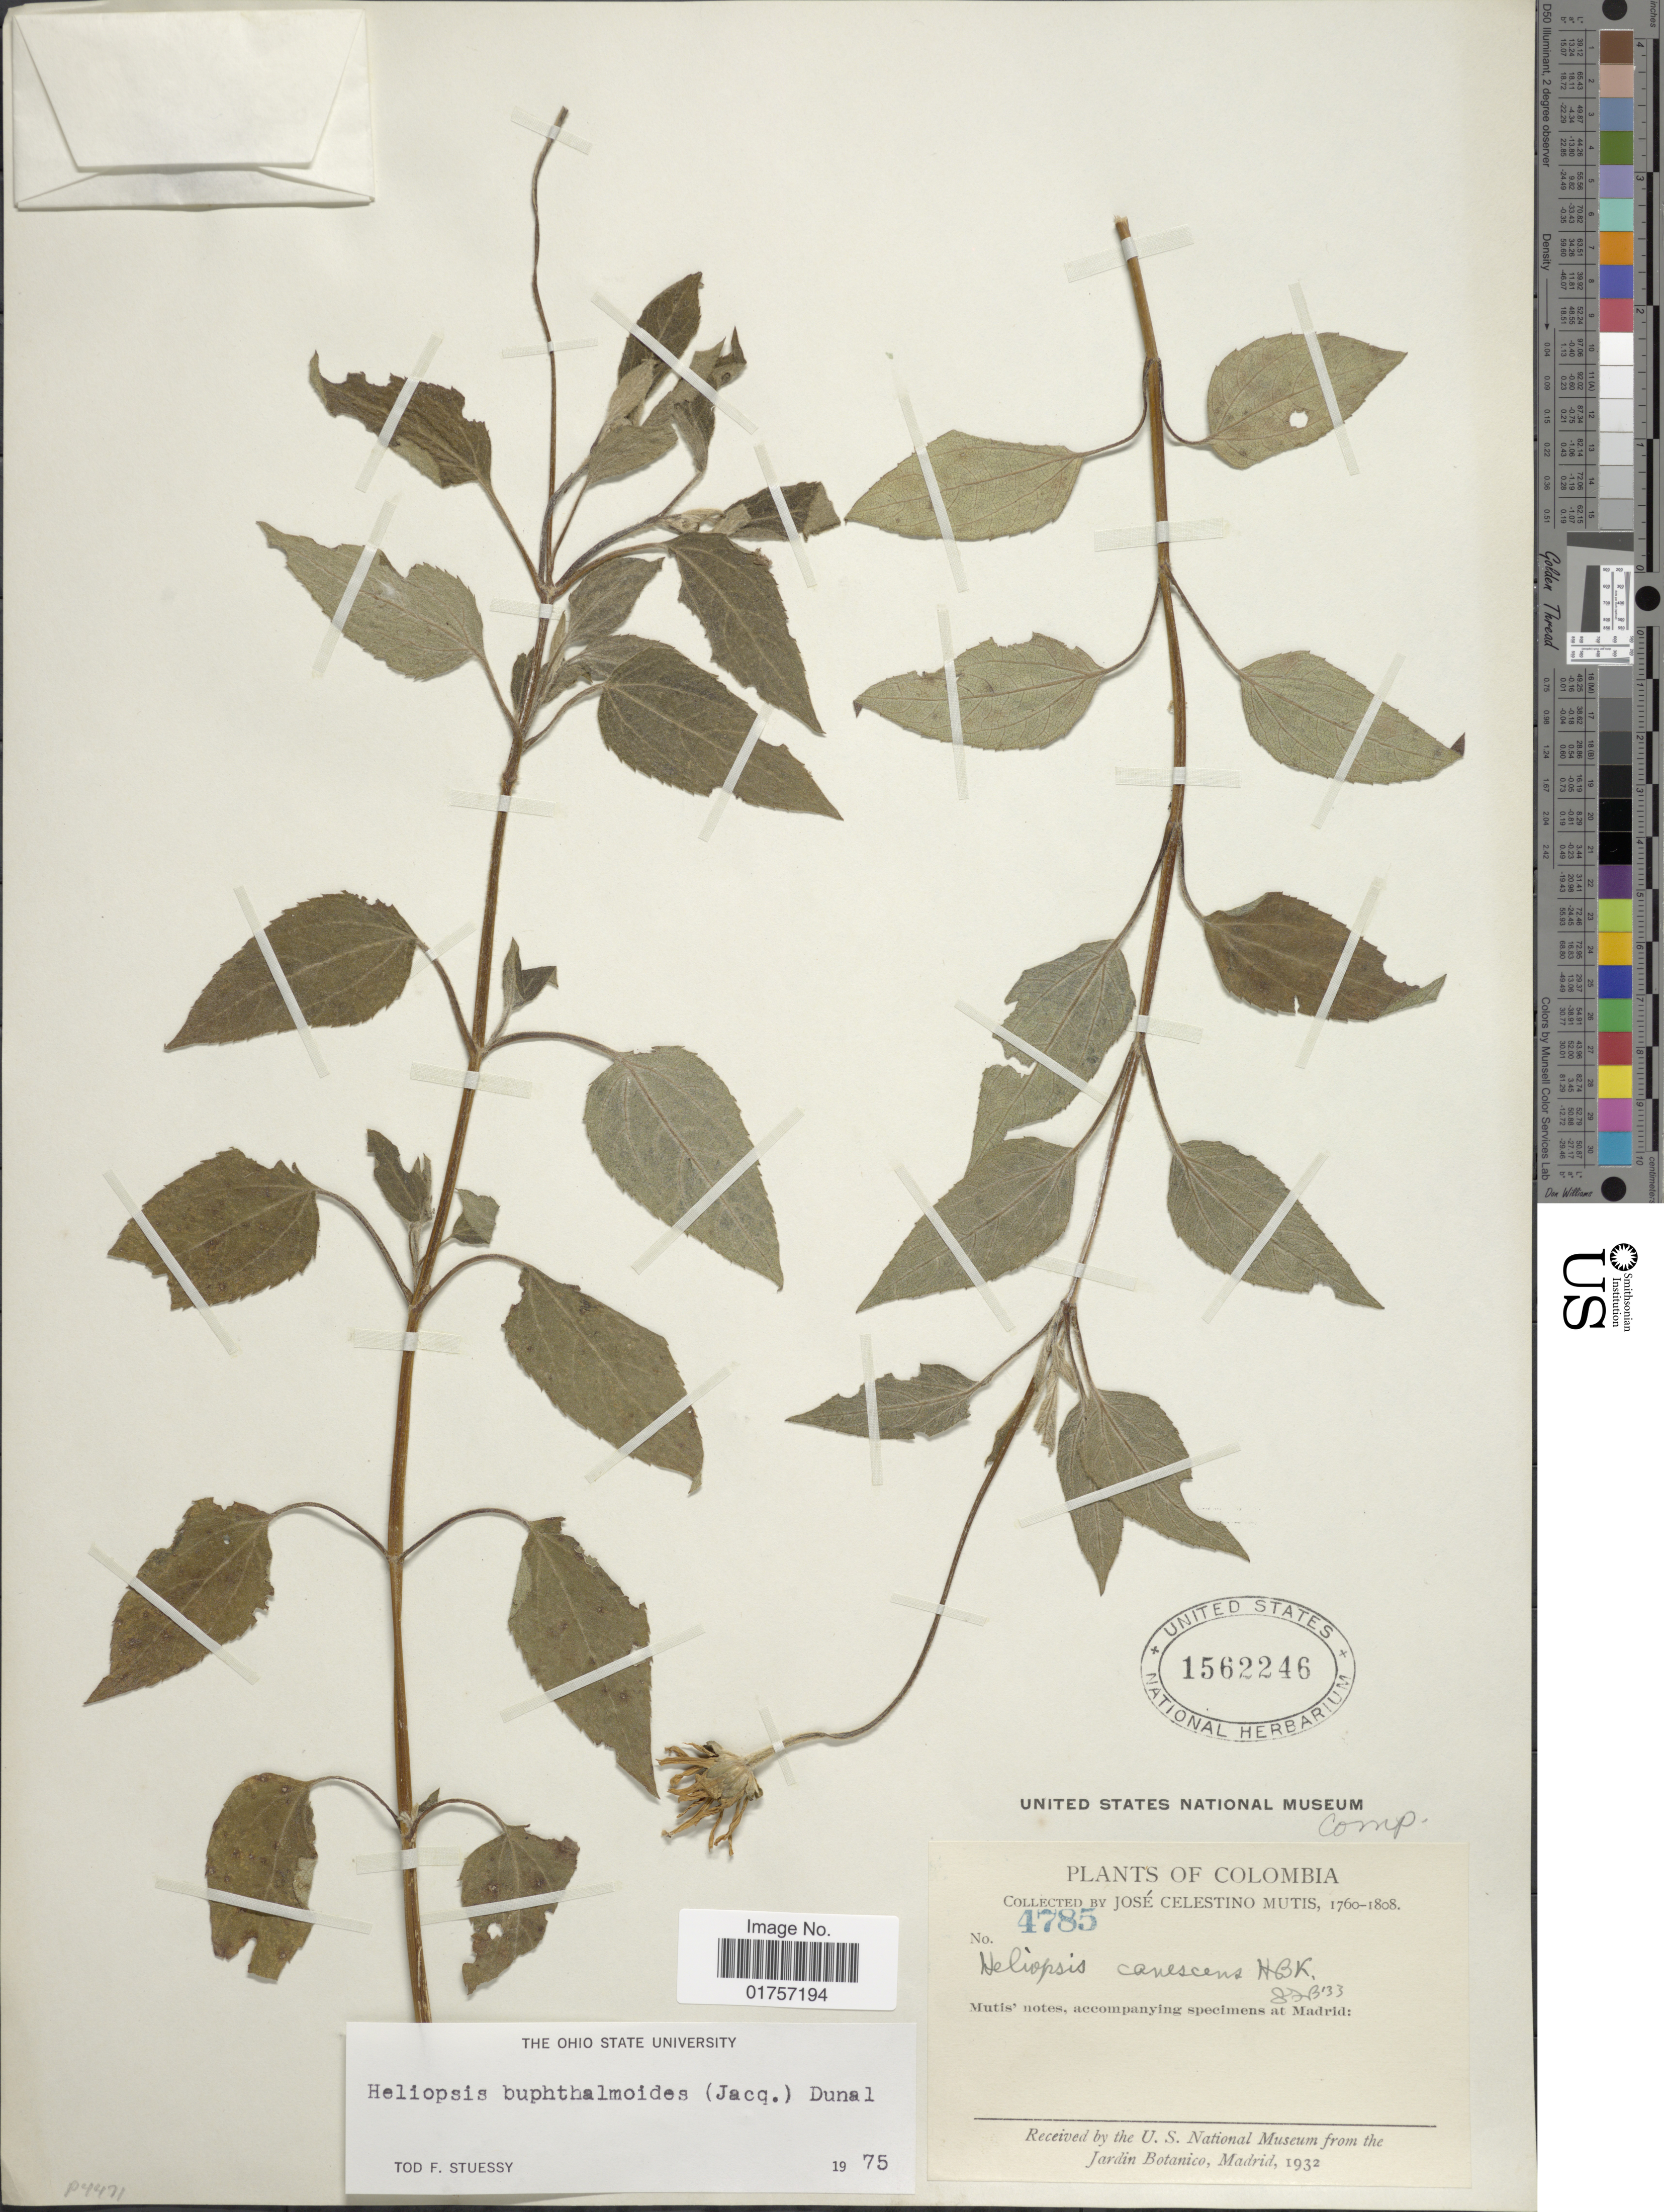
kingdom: Plantae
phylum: Tracheophyta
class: Magnoliopsida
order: Asterales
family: Asteraceae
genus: Heliopsis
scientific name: Heliopsis buphthalmoides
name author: (Jacq.) Dunal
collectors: J. C. B. Mutis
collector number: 4785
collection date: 1760/1808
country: Colombia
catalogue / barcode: US 1562246